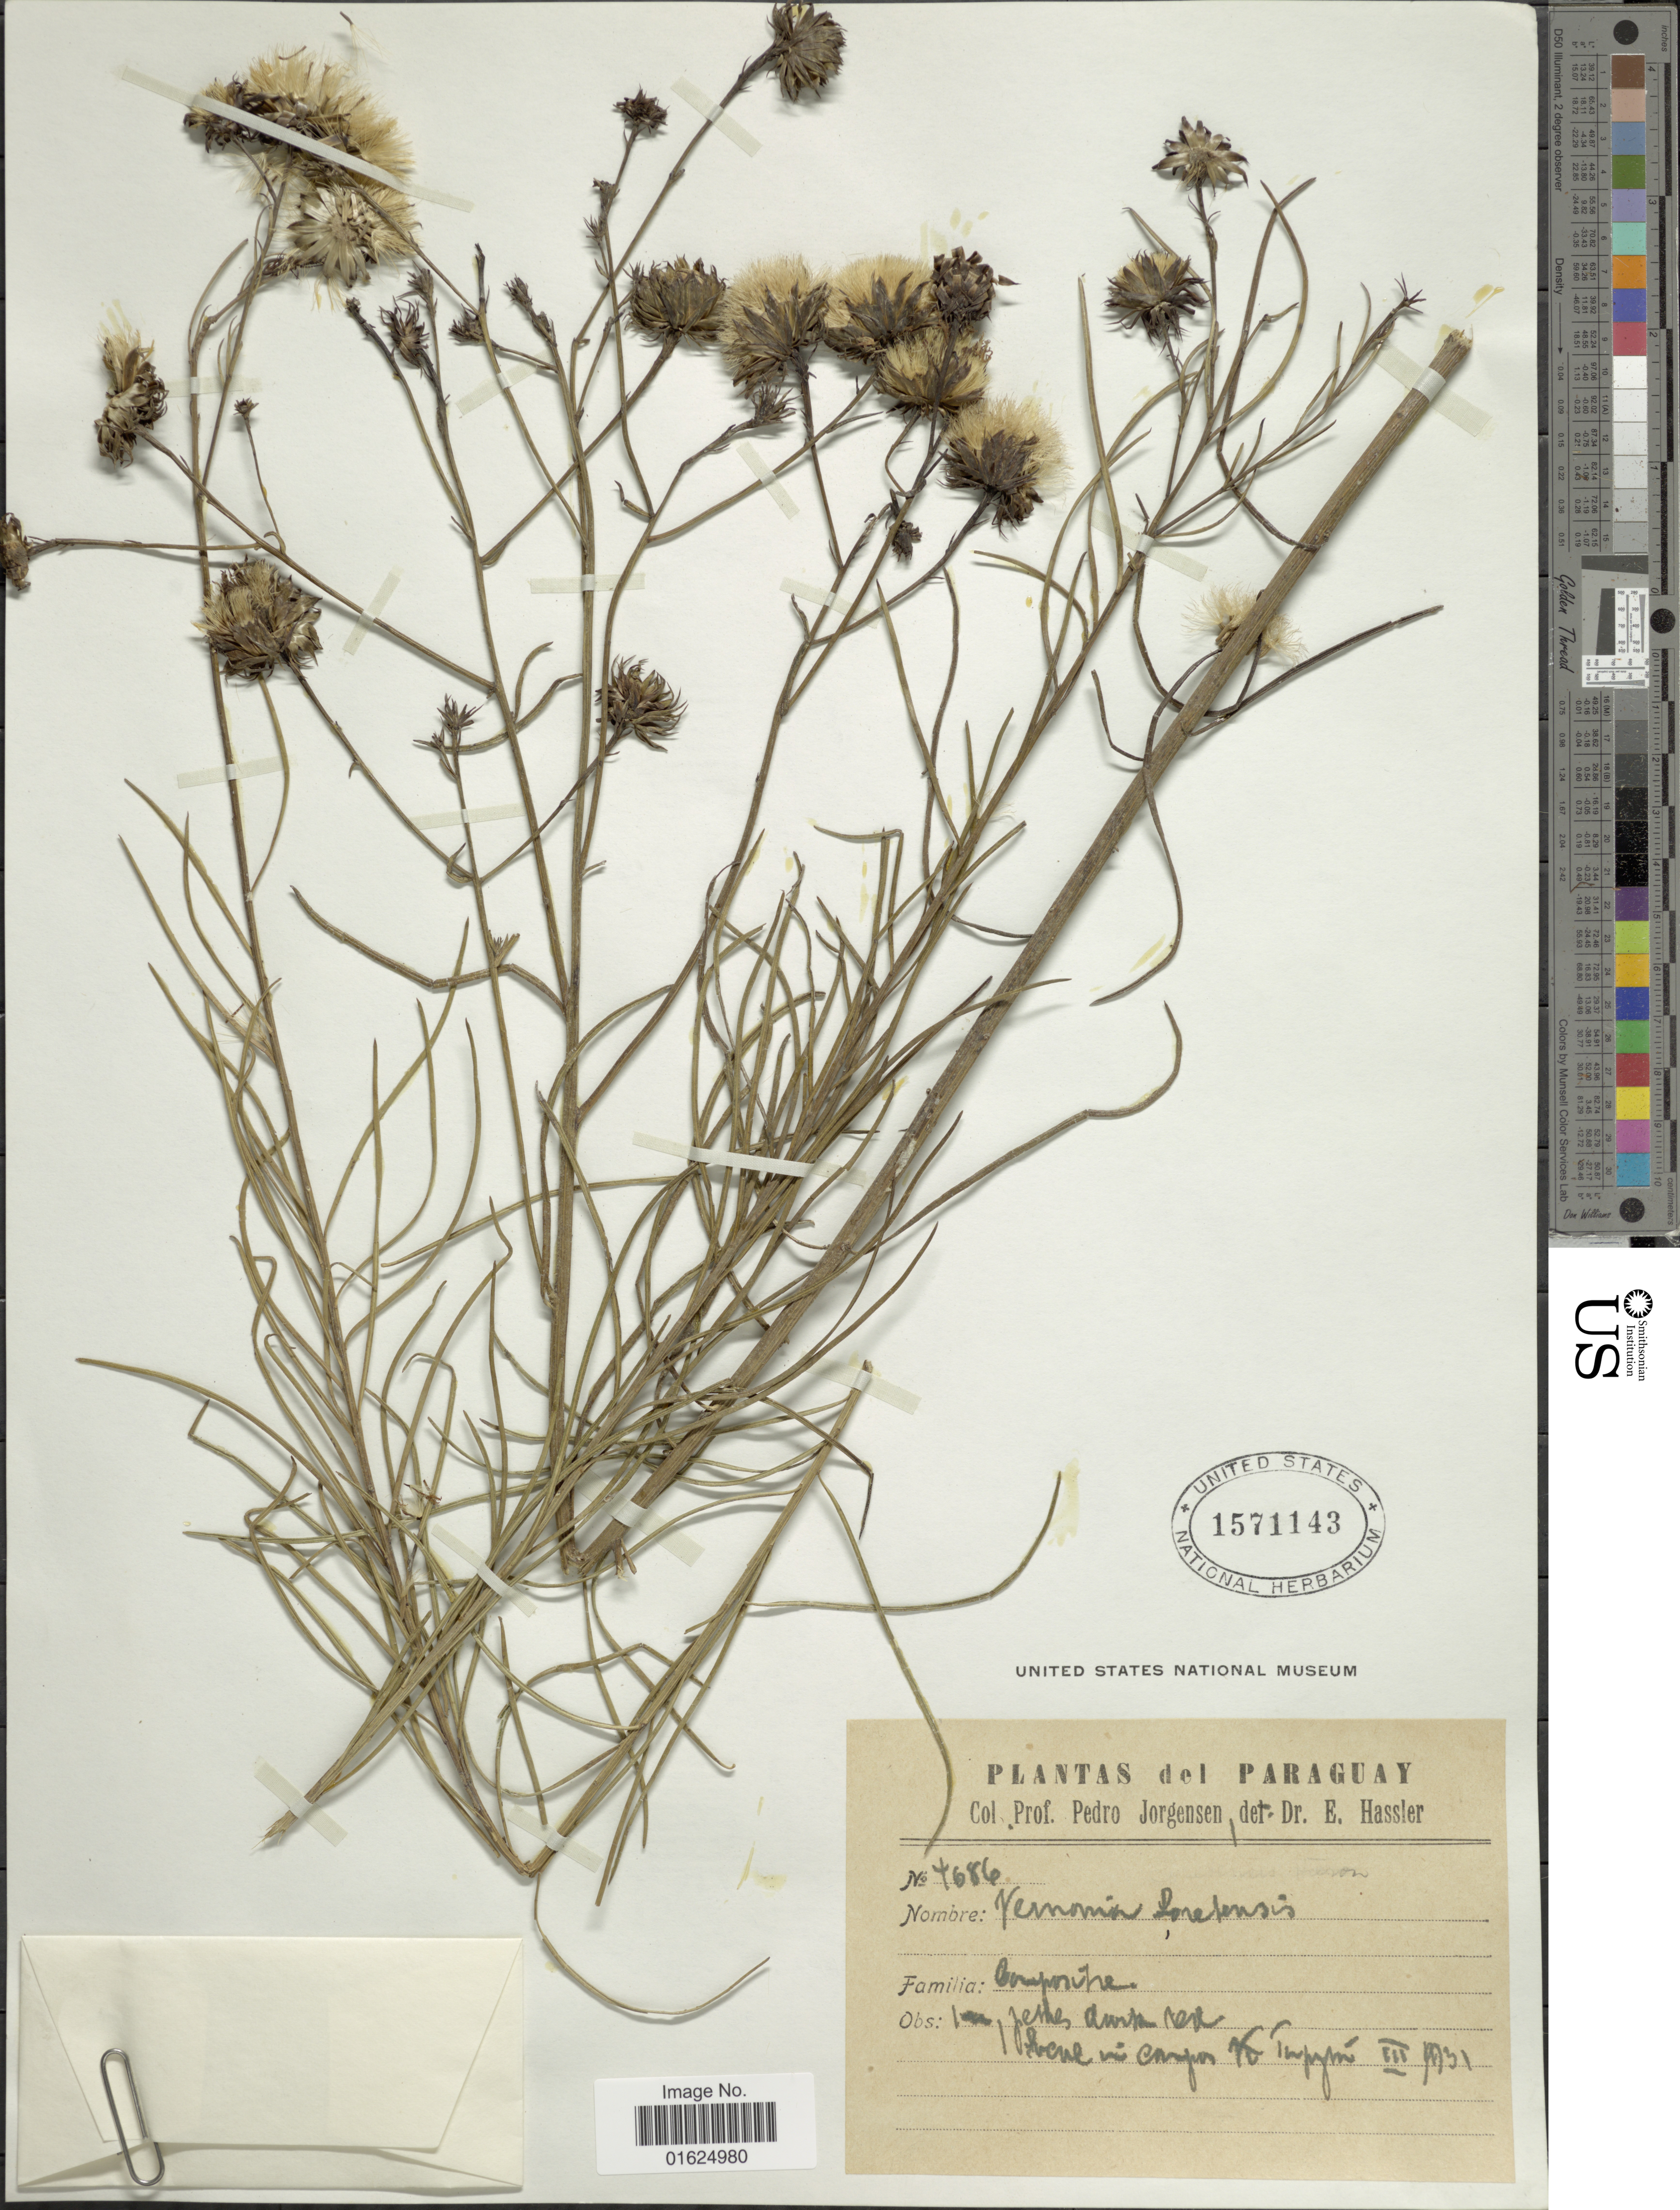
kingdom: Plantae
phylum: Tracheophyta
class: Magnoliopsida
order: Asterales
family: Asteraceae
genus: Vernonanthura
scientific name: Vernonanthura loretensis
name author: (Hieron.) H. Rob.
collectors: P. Jörgensen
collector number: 1686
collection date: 1931-03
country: Paraguay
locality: In campos Tapytá.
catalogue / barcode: US 1571143